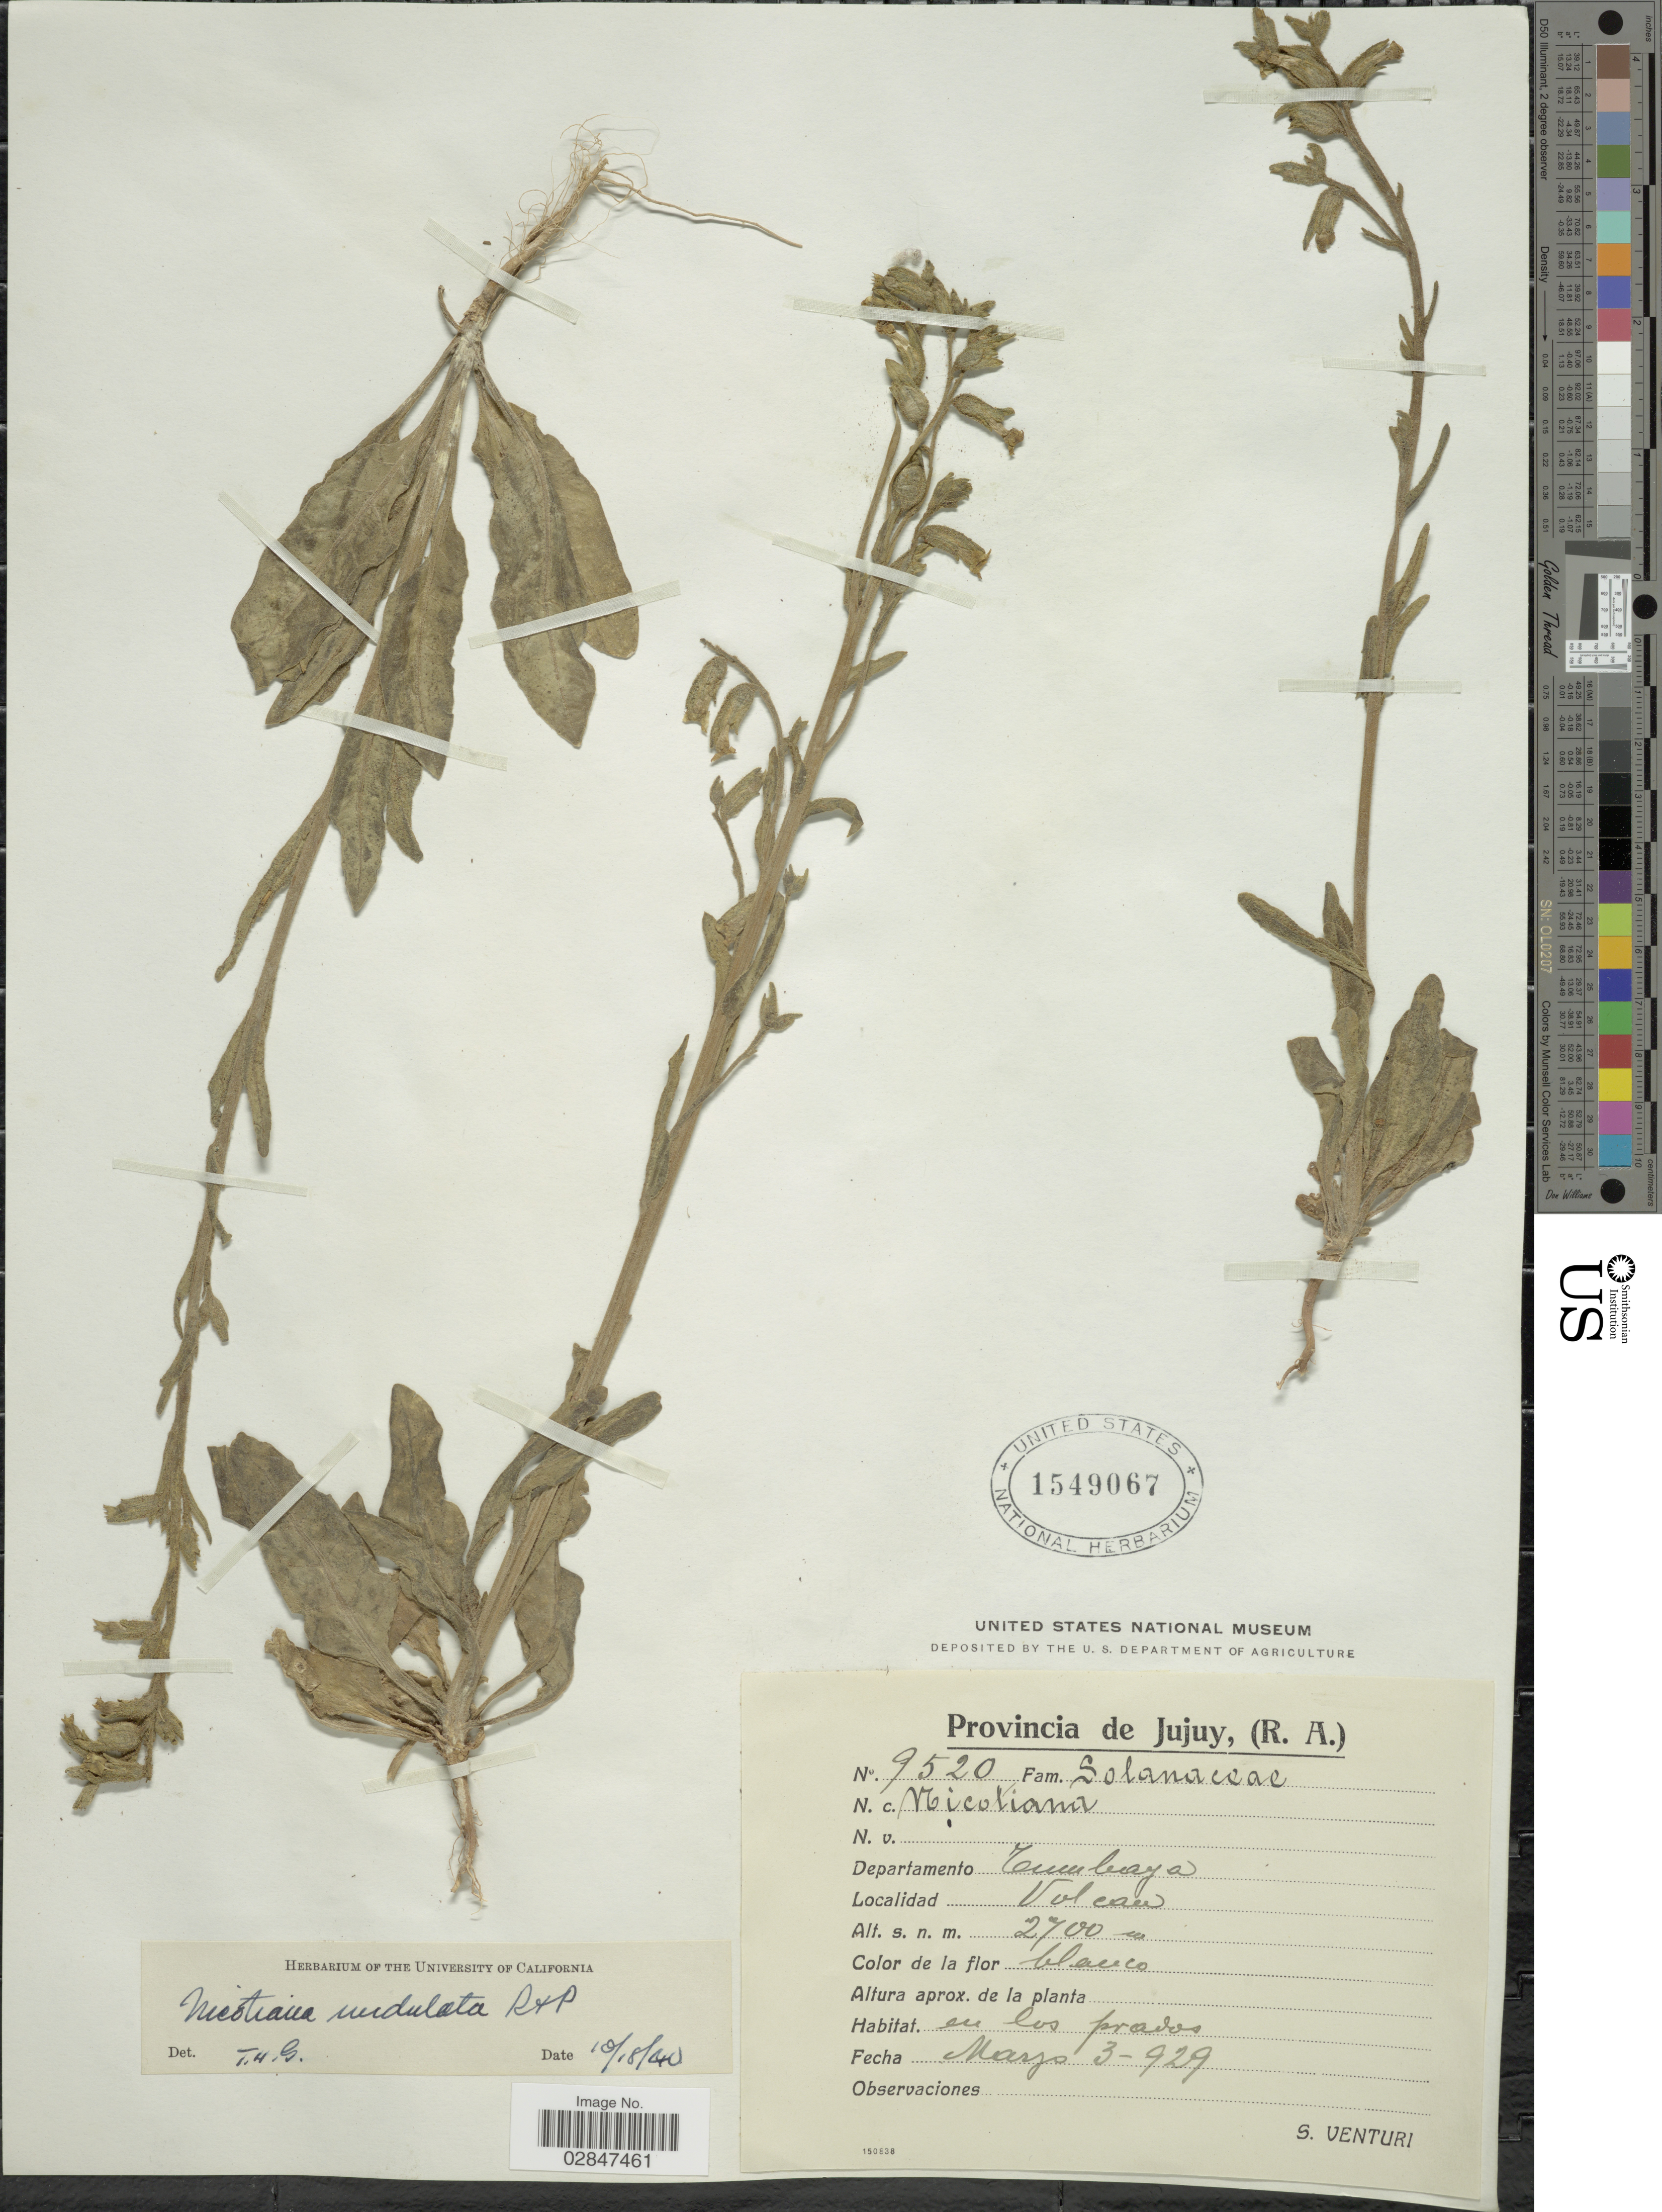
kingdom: Plantae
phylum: Tracheophyta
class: Magnoliopsida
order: Solanales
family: Solanaceae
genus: Nicotiana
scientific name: Nicotiana undulata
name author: Ruiz & Pav.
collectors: S. Venturi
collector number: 9520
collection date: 1929-03-03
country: Argentina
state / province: Jujuy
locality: Provincia de Jujuy, (R. A.), Departamento Tumbaya, Volcan.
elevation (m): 2700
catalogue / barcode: US 1549067